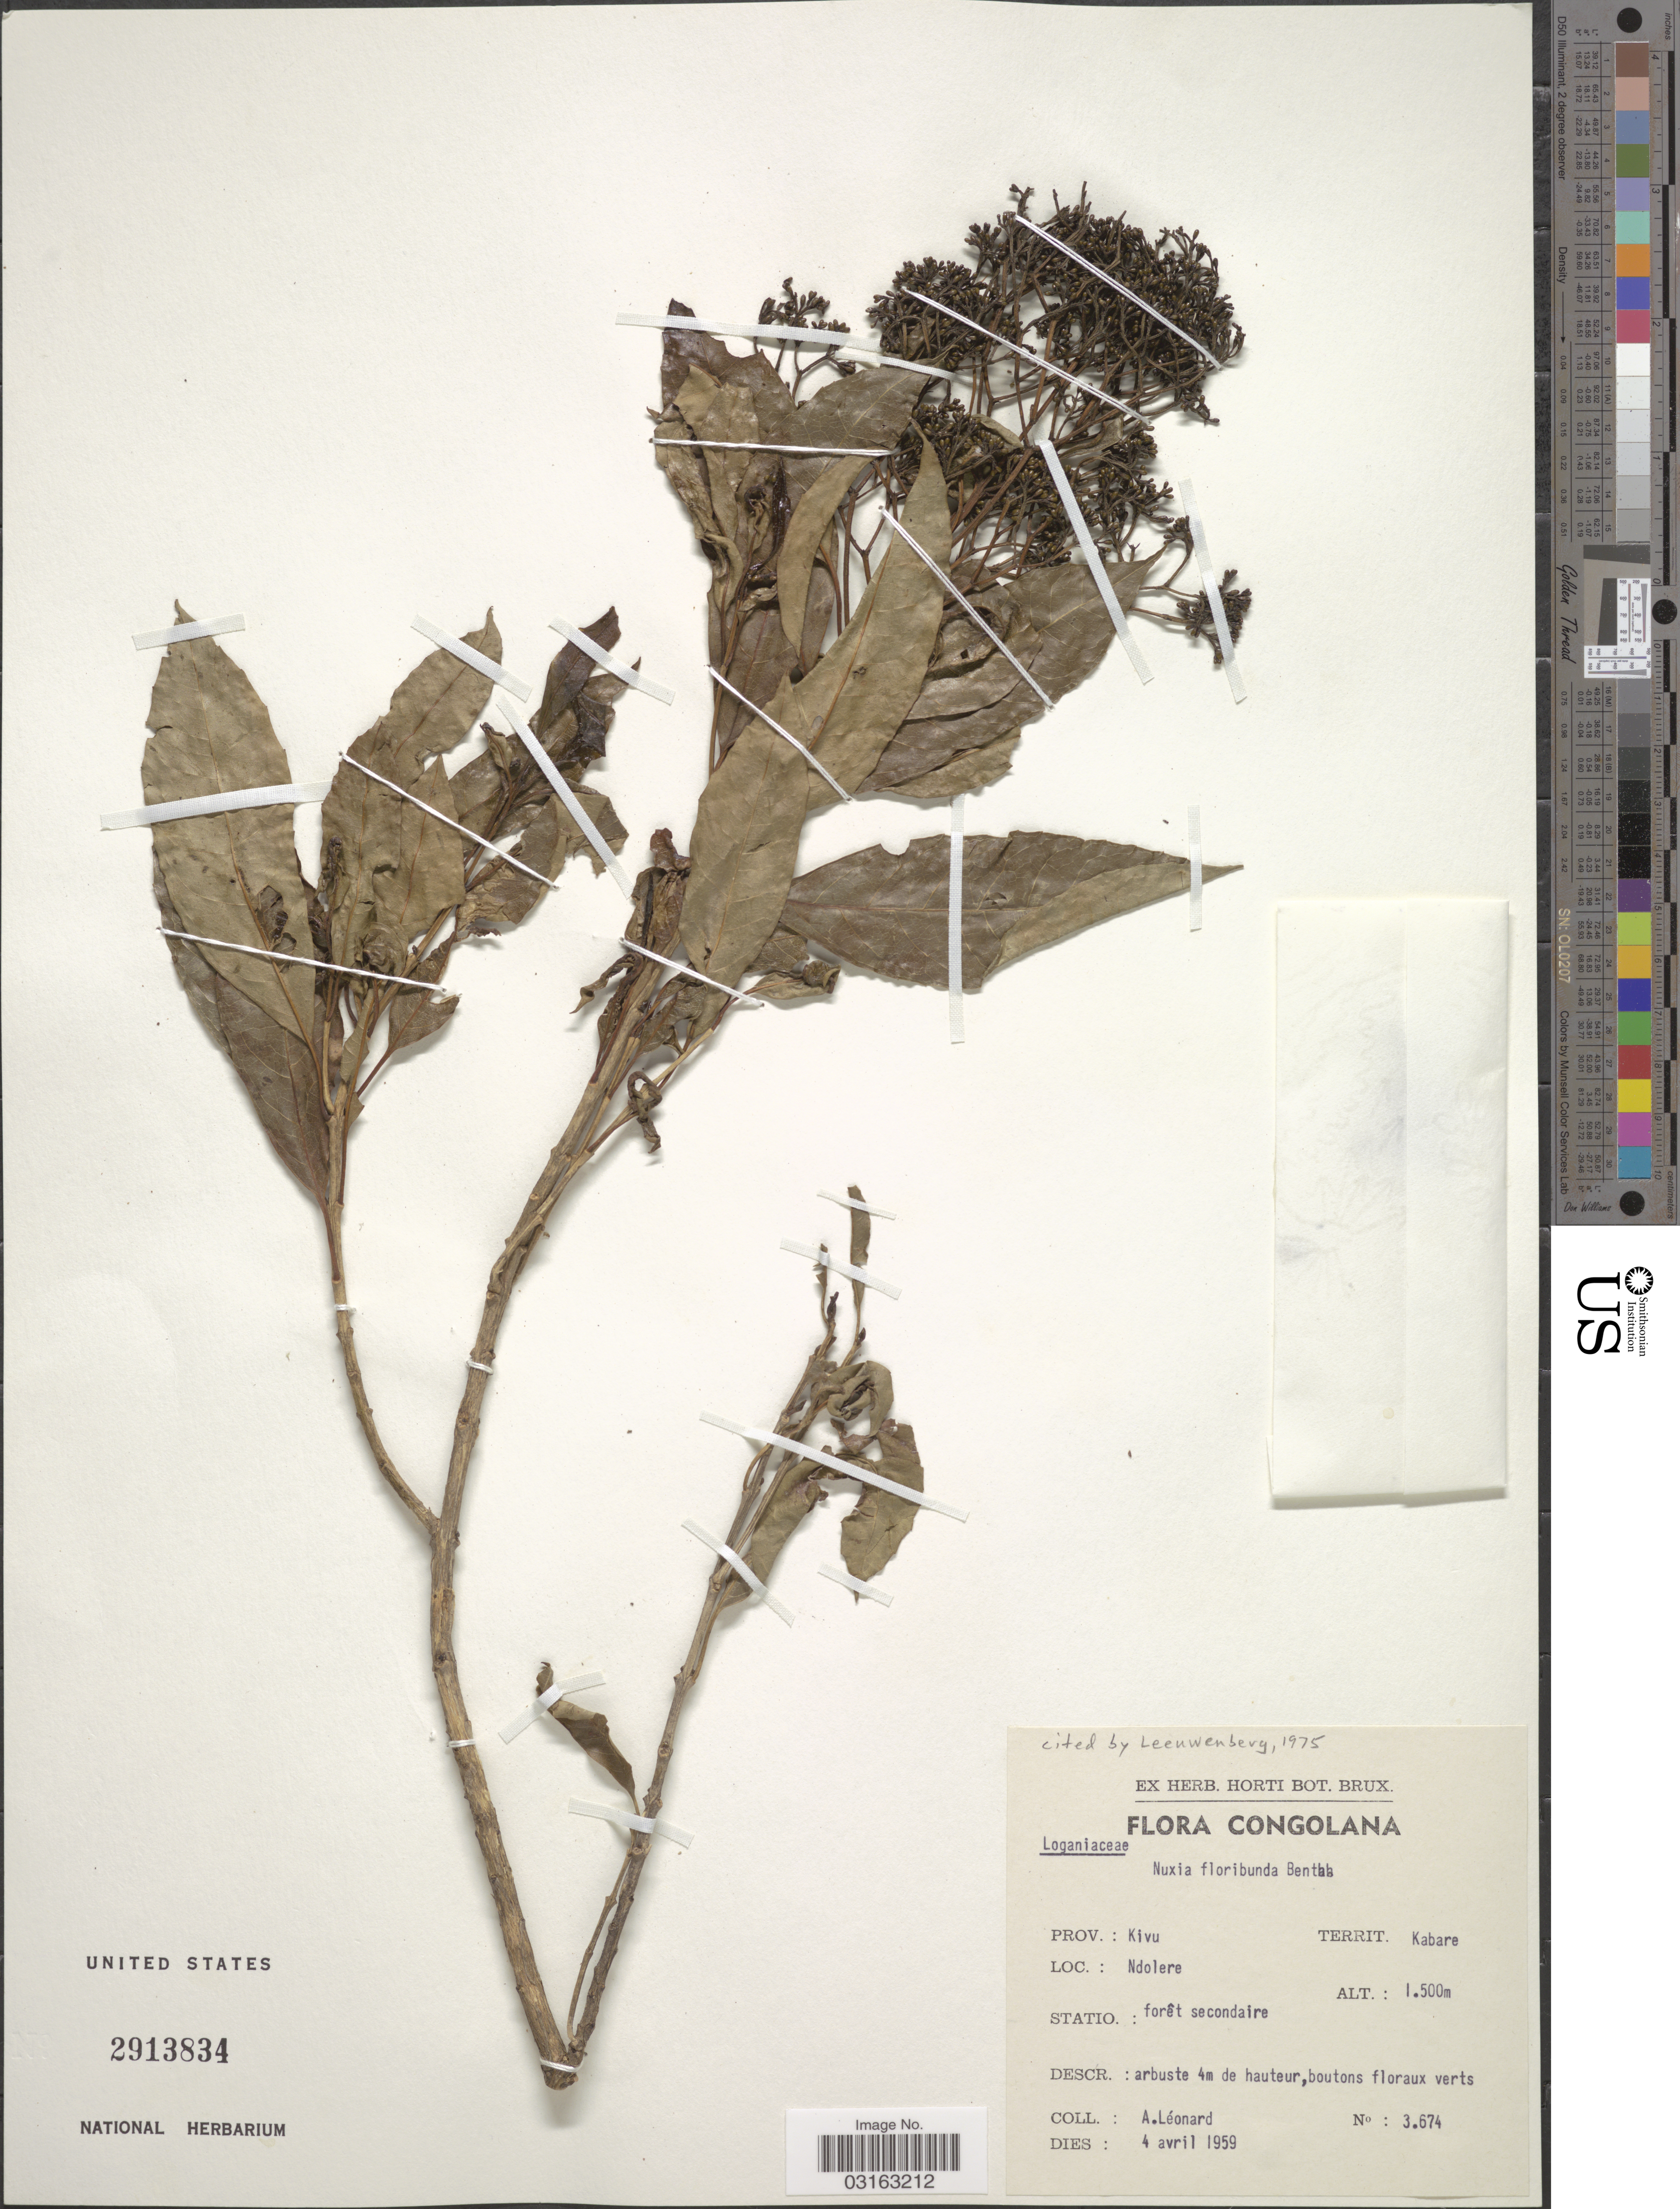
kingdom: Plantae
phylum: Tracheophyta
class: Magnoliopsida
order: Lamiales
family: Stilbaceae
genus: Nuxia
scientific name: Nuxia floribunda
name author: Benth.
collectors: A. Leonard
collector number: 3674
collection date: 1959-04-04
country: Congo, Democratic Republic of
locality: Congolana. Prov.: Kivu. Territ. Kabare. Ndolere.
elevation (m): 1500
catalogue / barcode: US 2913834